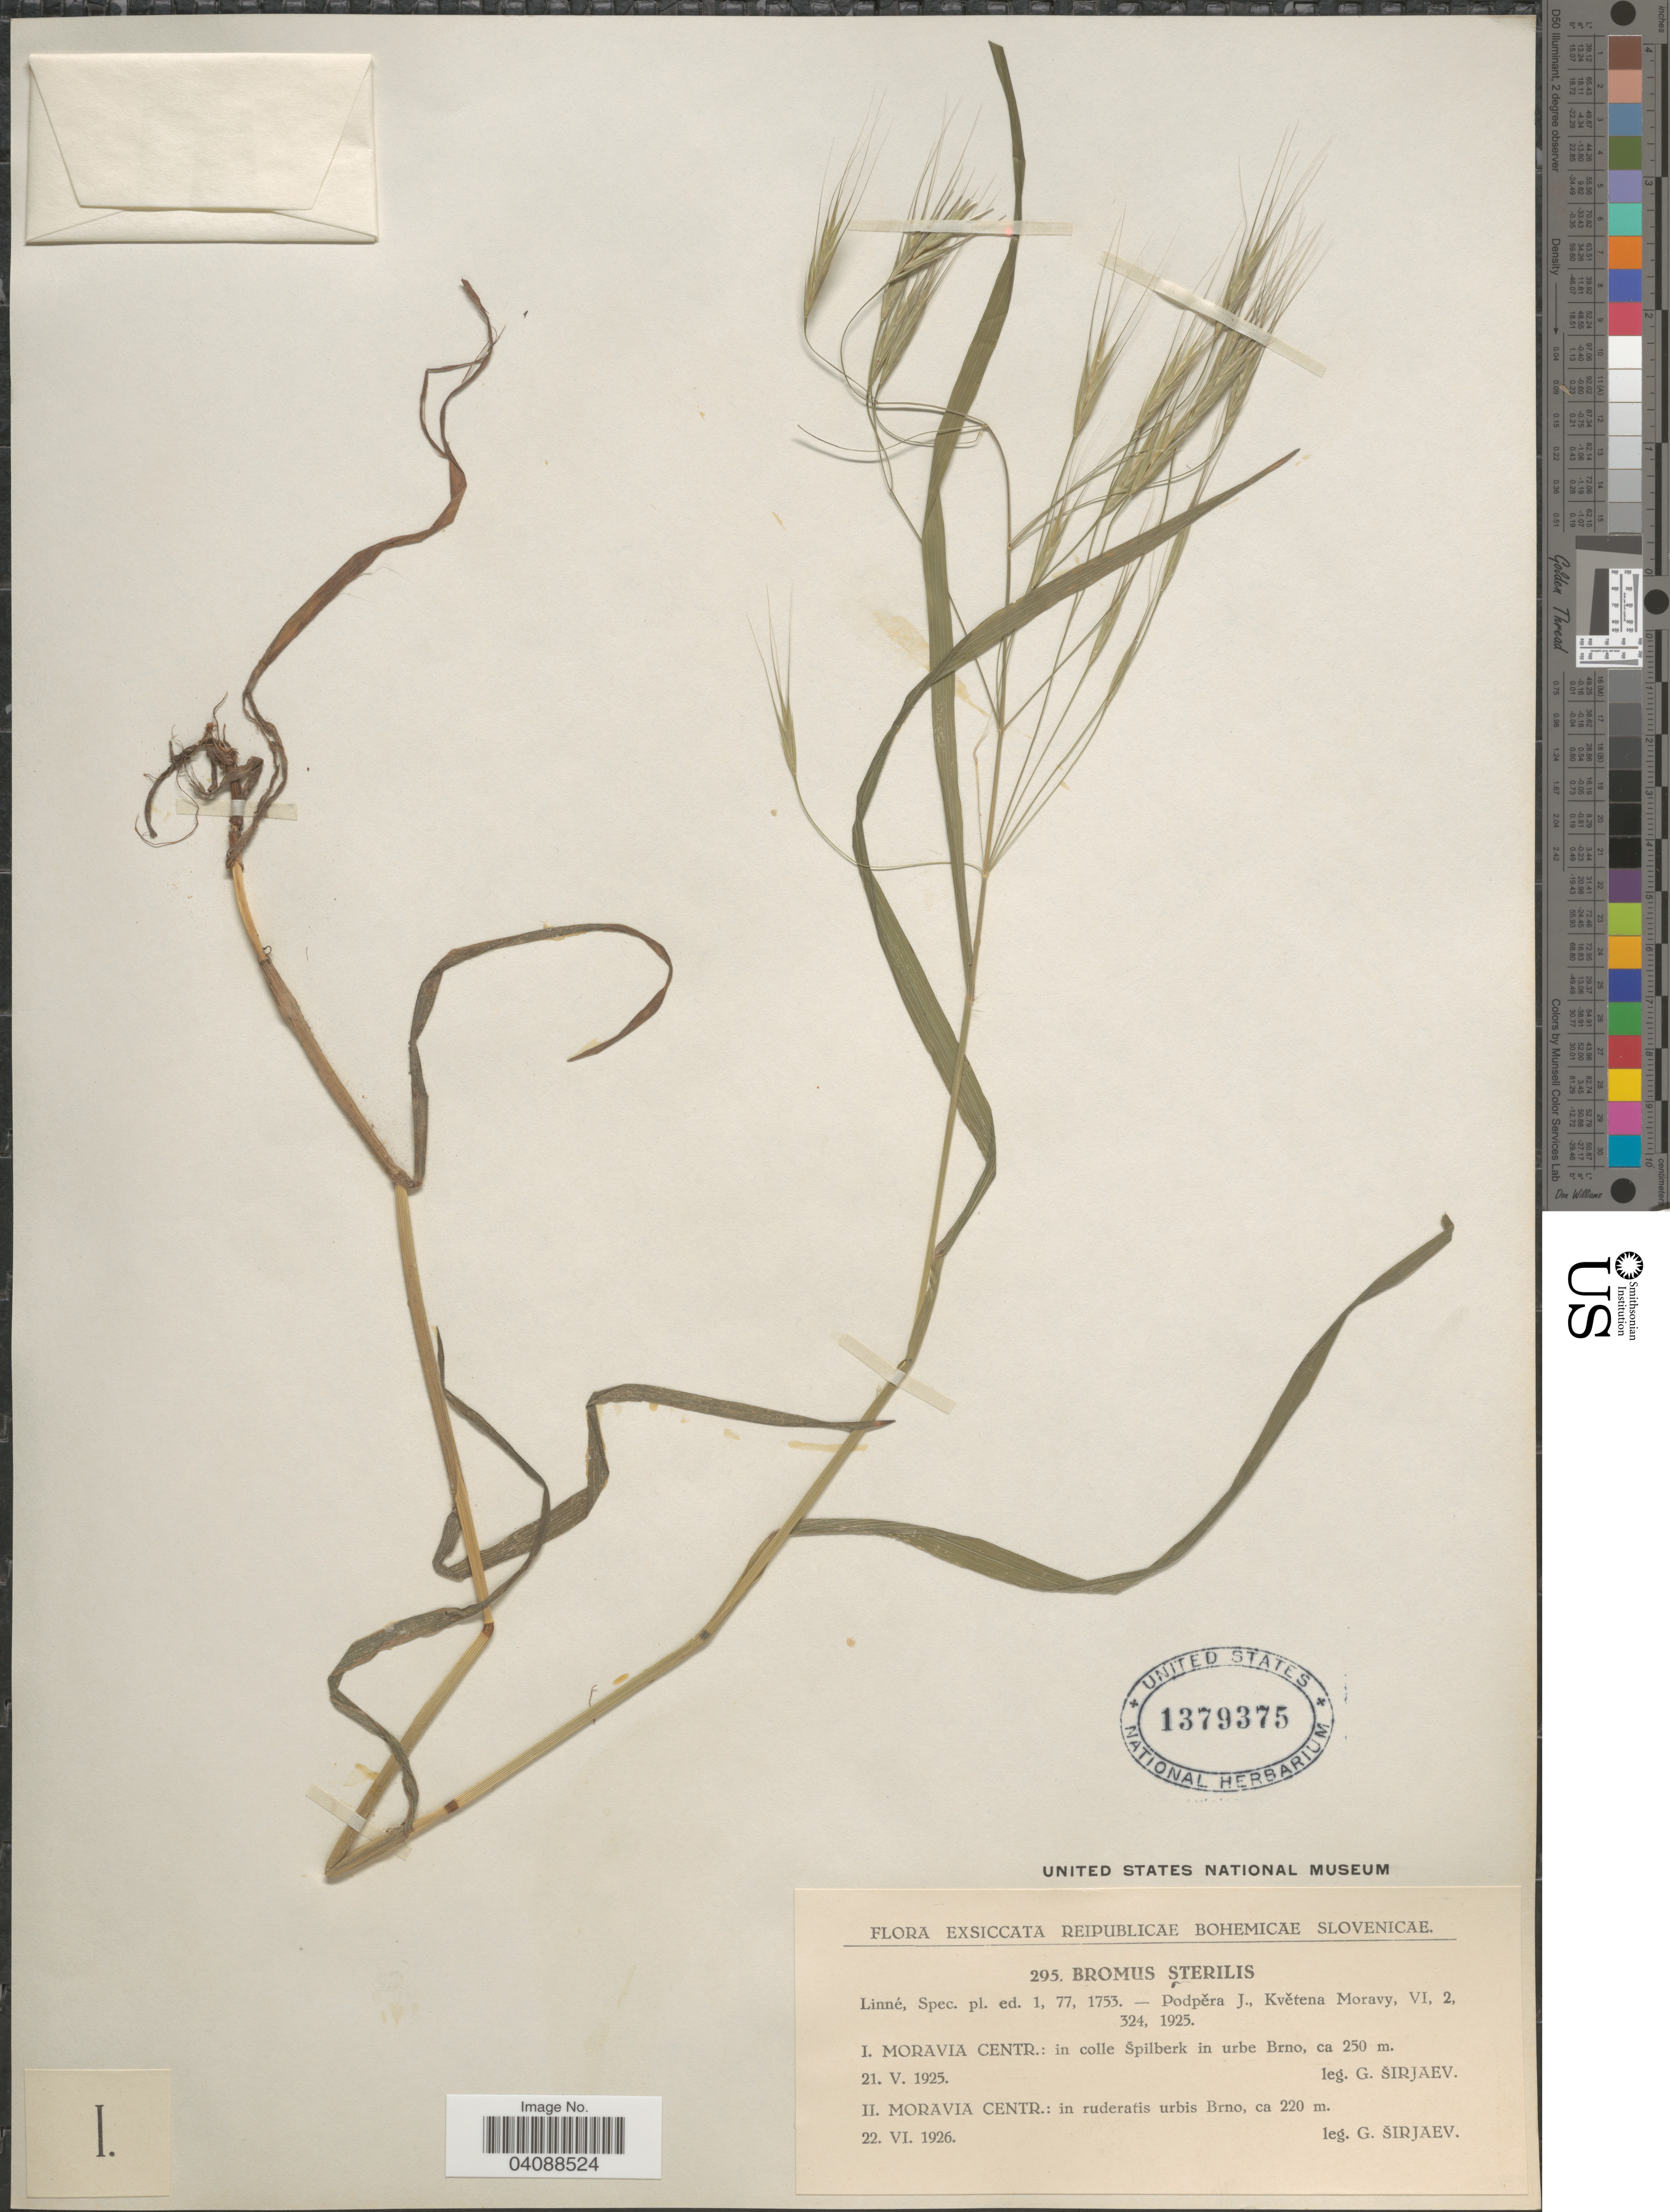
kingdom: Plantae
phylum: Tracheophyta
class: Liliopsida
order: Poales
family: Poaceae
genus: Bromus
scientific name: Bromus sterilis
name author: L.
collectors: G. Sirjaev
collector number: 295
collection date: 1925-05-21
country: Czechia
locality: Moravia Centr.: in colle Špilberk in urbe Brno.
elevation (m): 250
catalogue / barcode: US 1379375